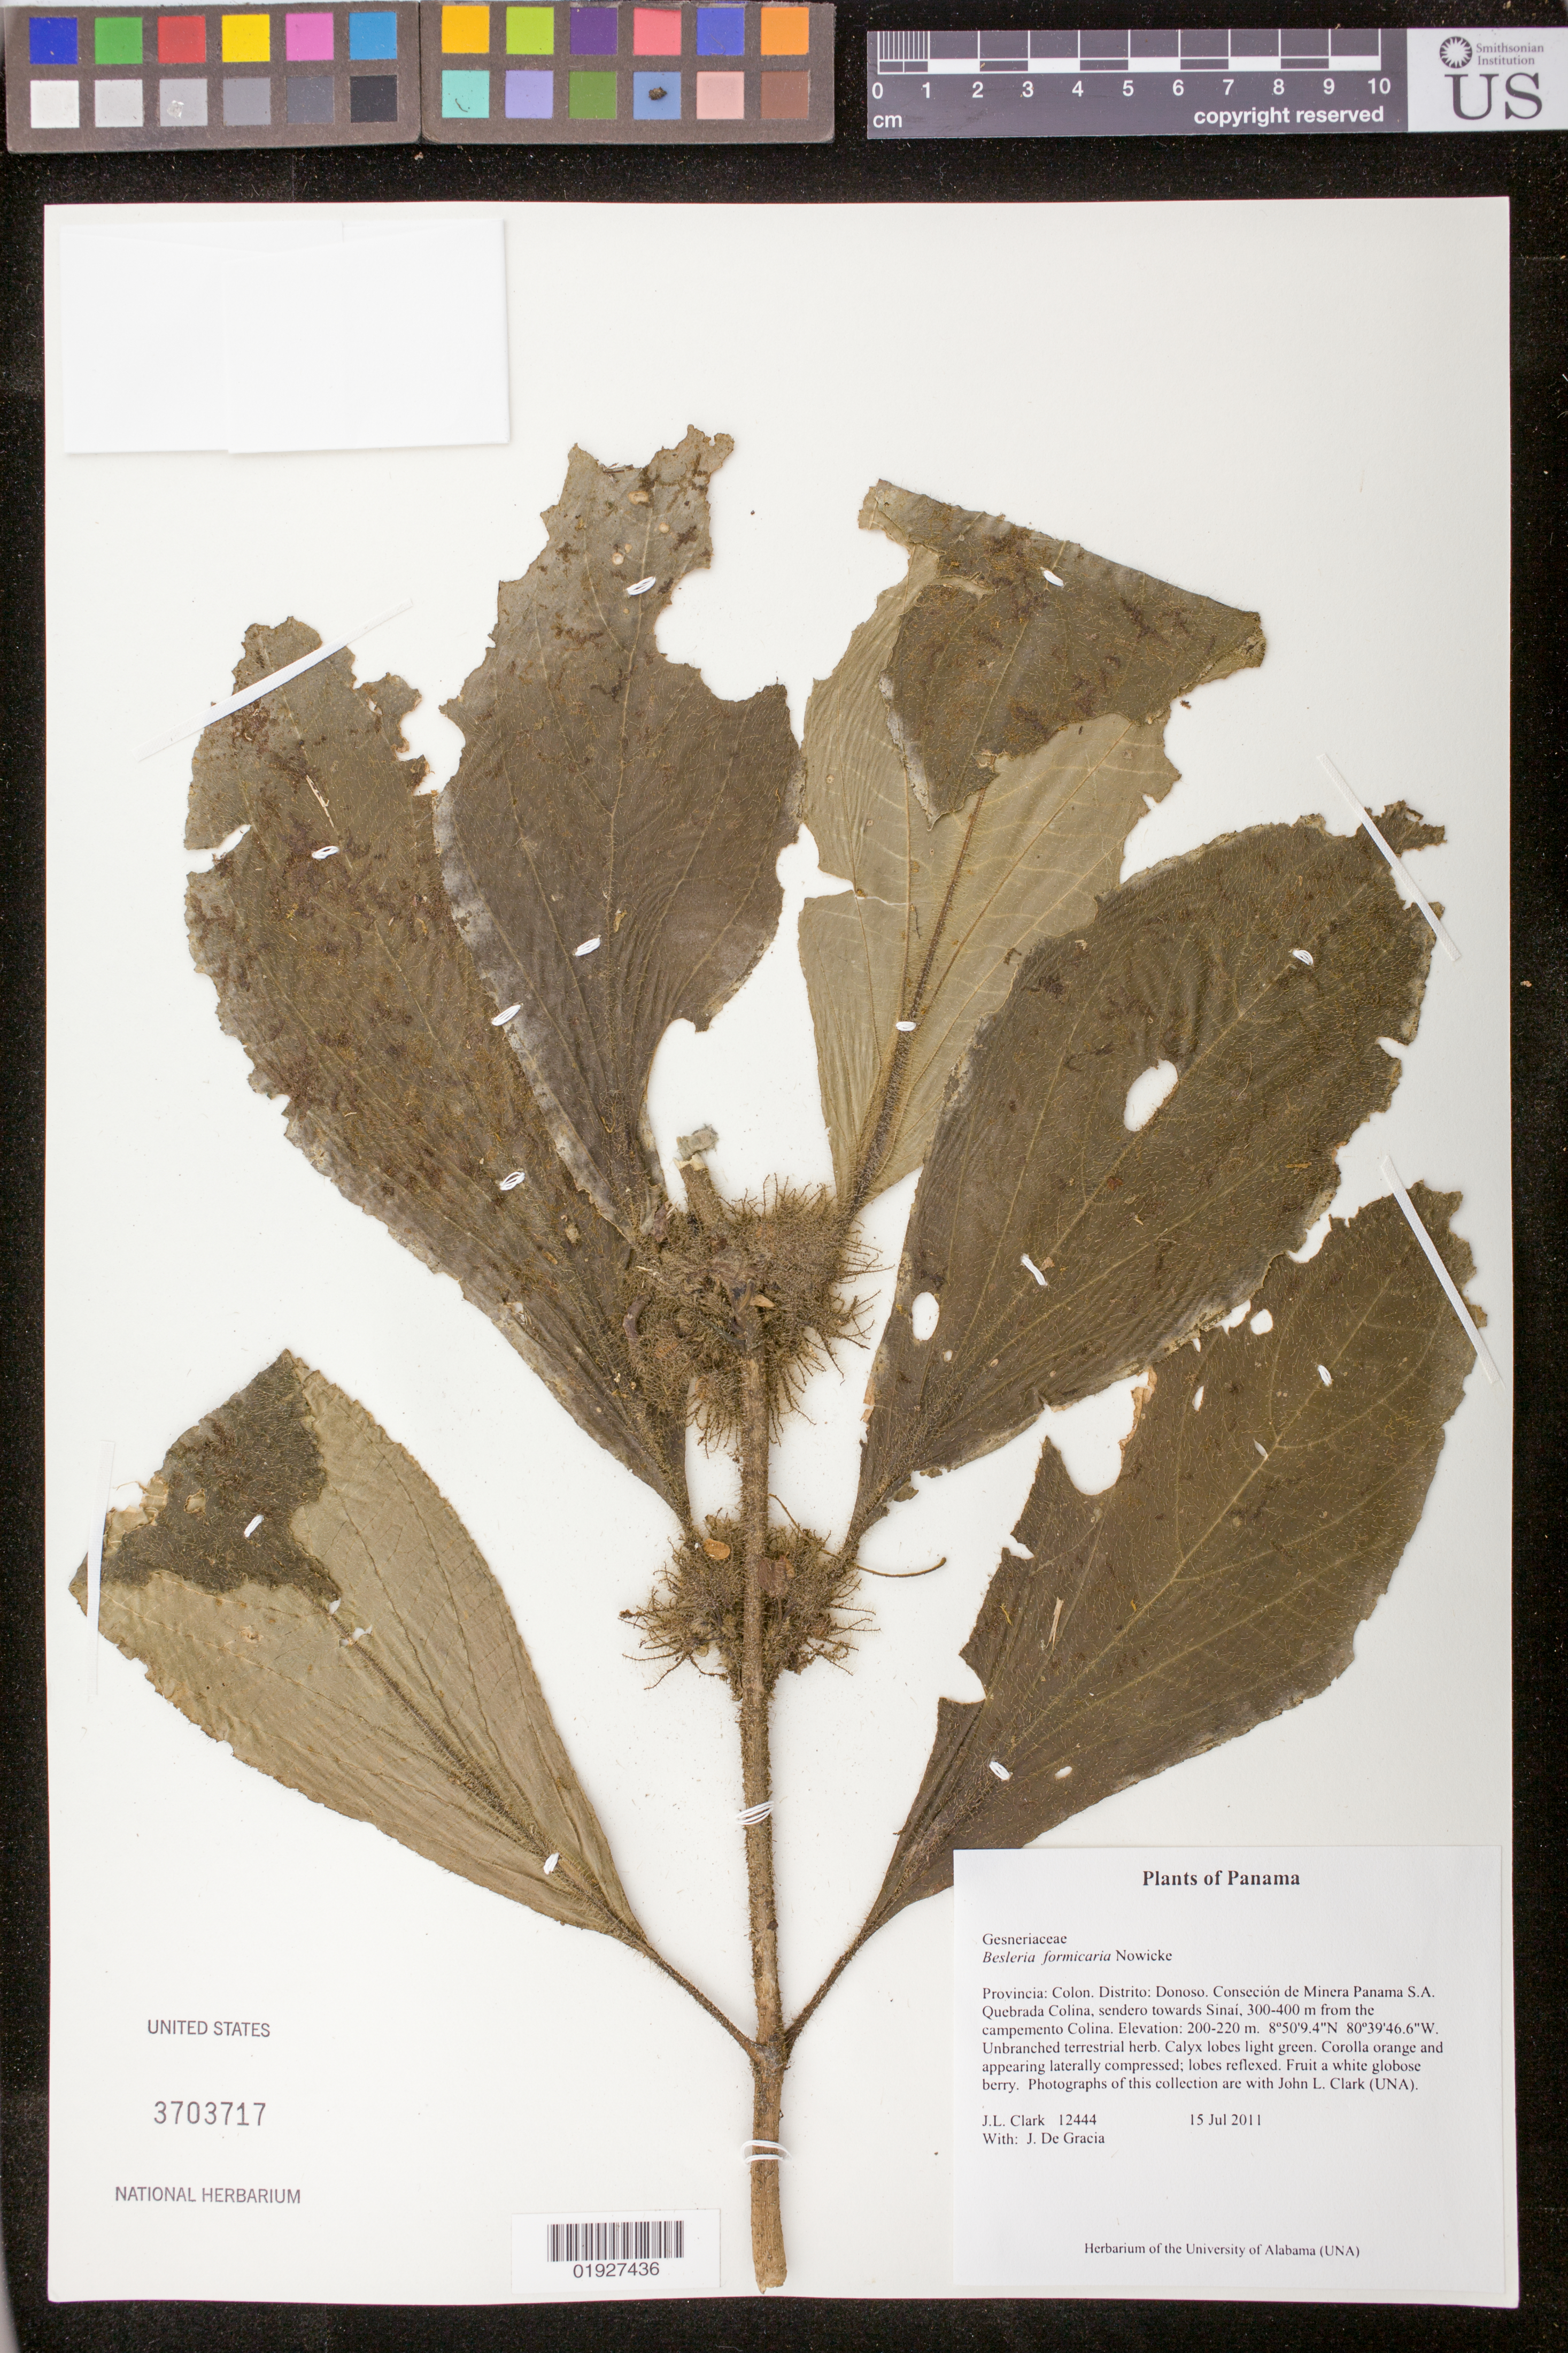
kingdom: Plantae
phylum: Tracheophyta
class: Magnoliopsida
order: Lamiales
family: Gesneriaceae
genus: Besleria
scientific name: Besleria formicaria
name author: Nowicke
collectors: J. L. Clark & J. De Gracia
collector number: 12444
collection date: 2011-07-15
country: Panama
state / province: Colón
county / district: Donoso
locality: Conseción de Minera Panama S.A. Quebrada Colina, sendero towards Sinai, 300-400 m from the campemento Colina.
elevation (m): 200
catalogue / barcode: US 3703717